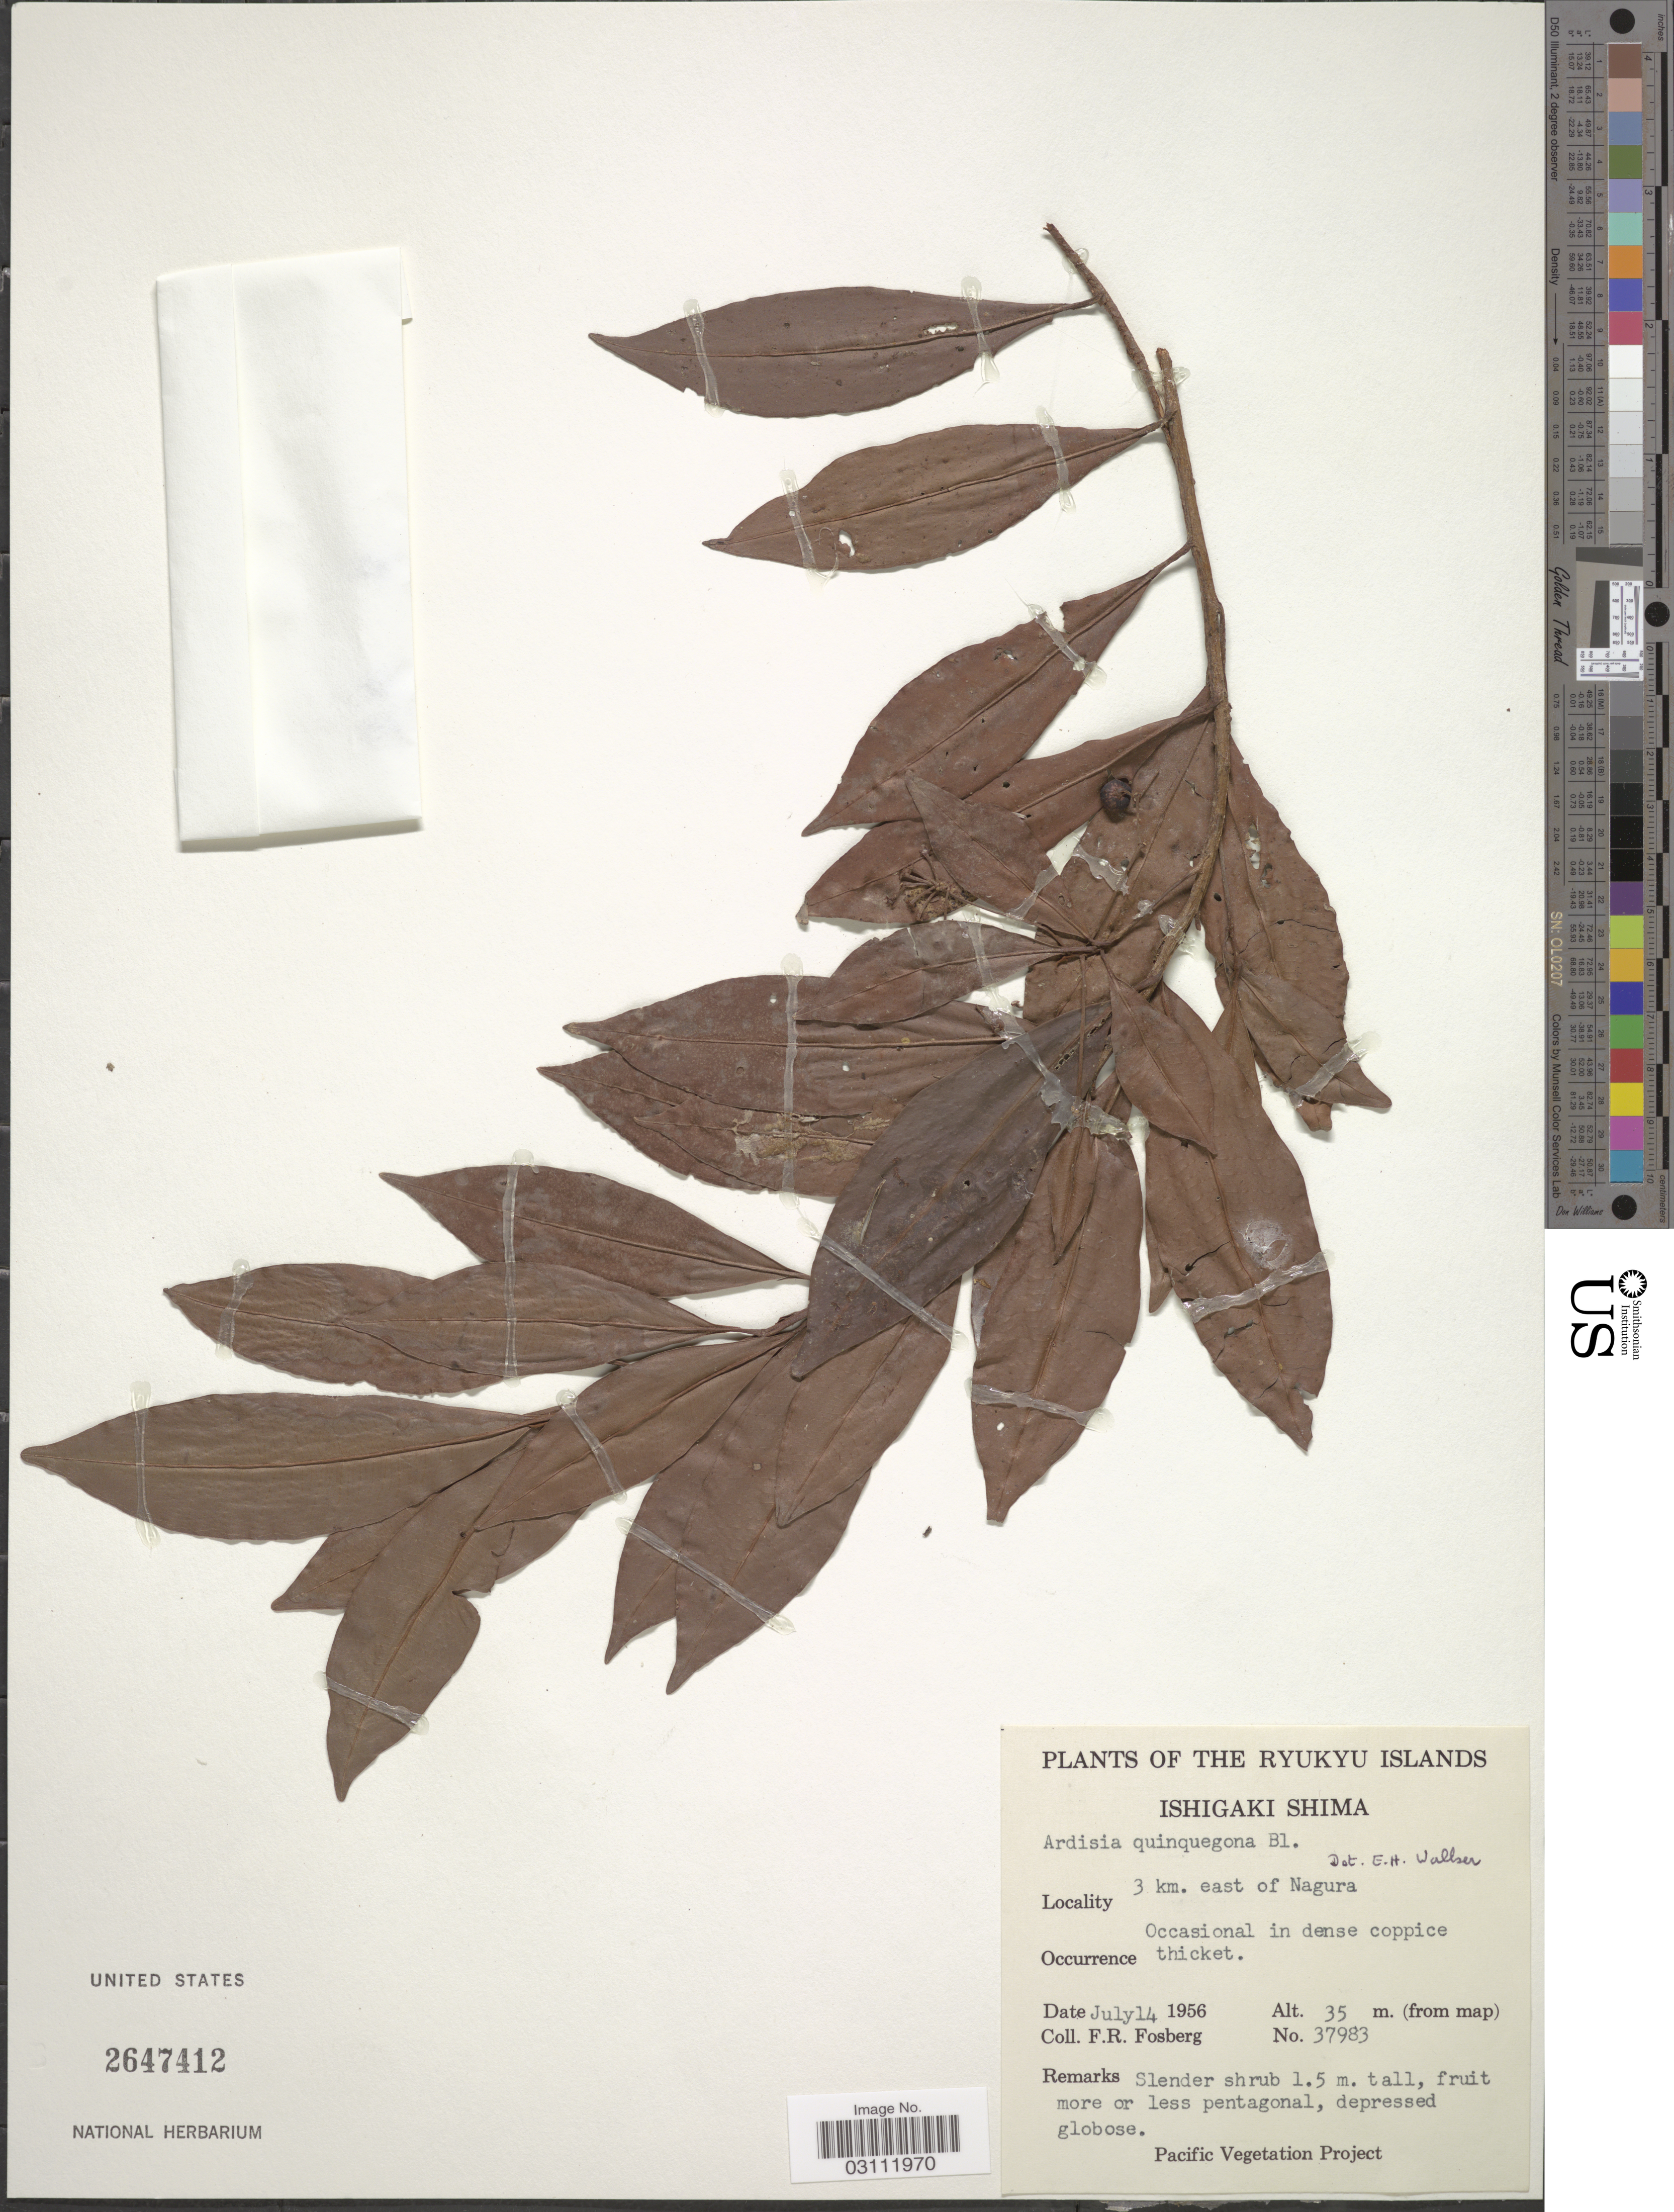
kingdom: Plantae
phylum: Tracheophyta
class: Magnoliopsida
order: Ericales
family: Primulaceae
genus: Ardisia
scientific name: Ardisia quinquegona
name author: Blume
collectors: F. R. Fosberg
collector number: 37983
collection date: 1956-07-14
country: Japan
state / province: Okinawa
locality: Ryukyu Islands. Ishigaki Shima. 3 km. east of Nagura.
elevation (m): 35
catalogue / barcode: US 2647412